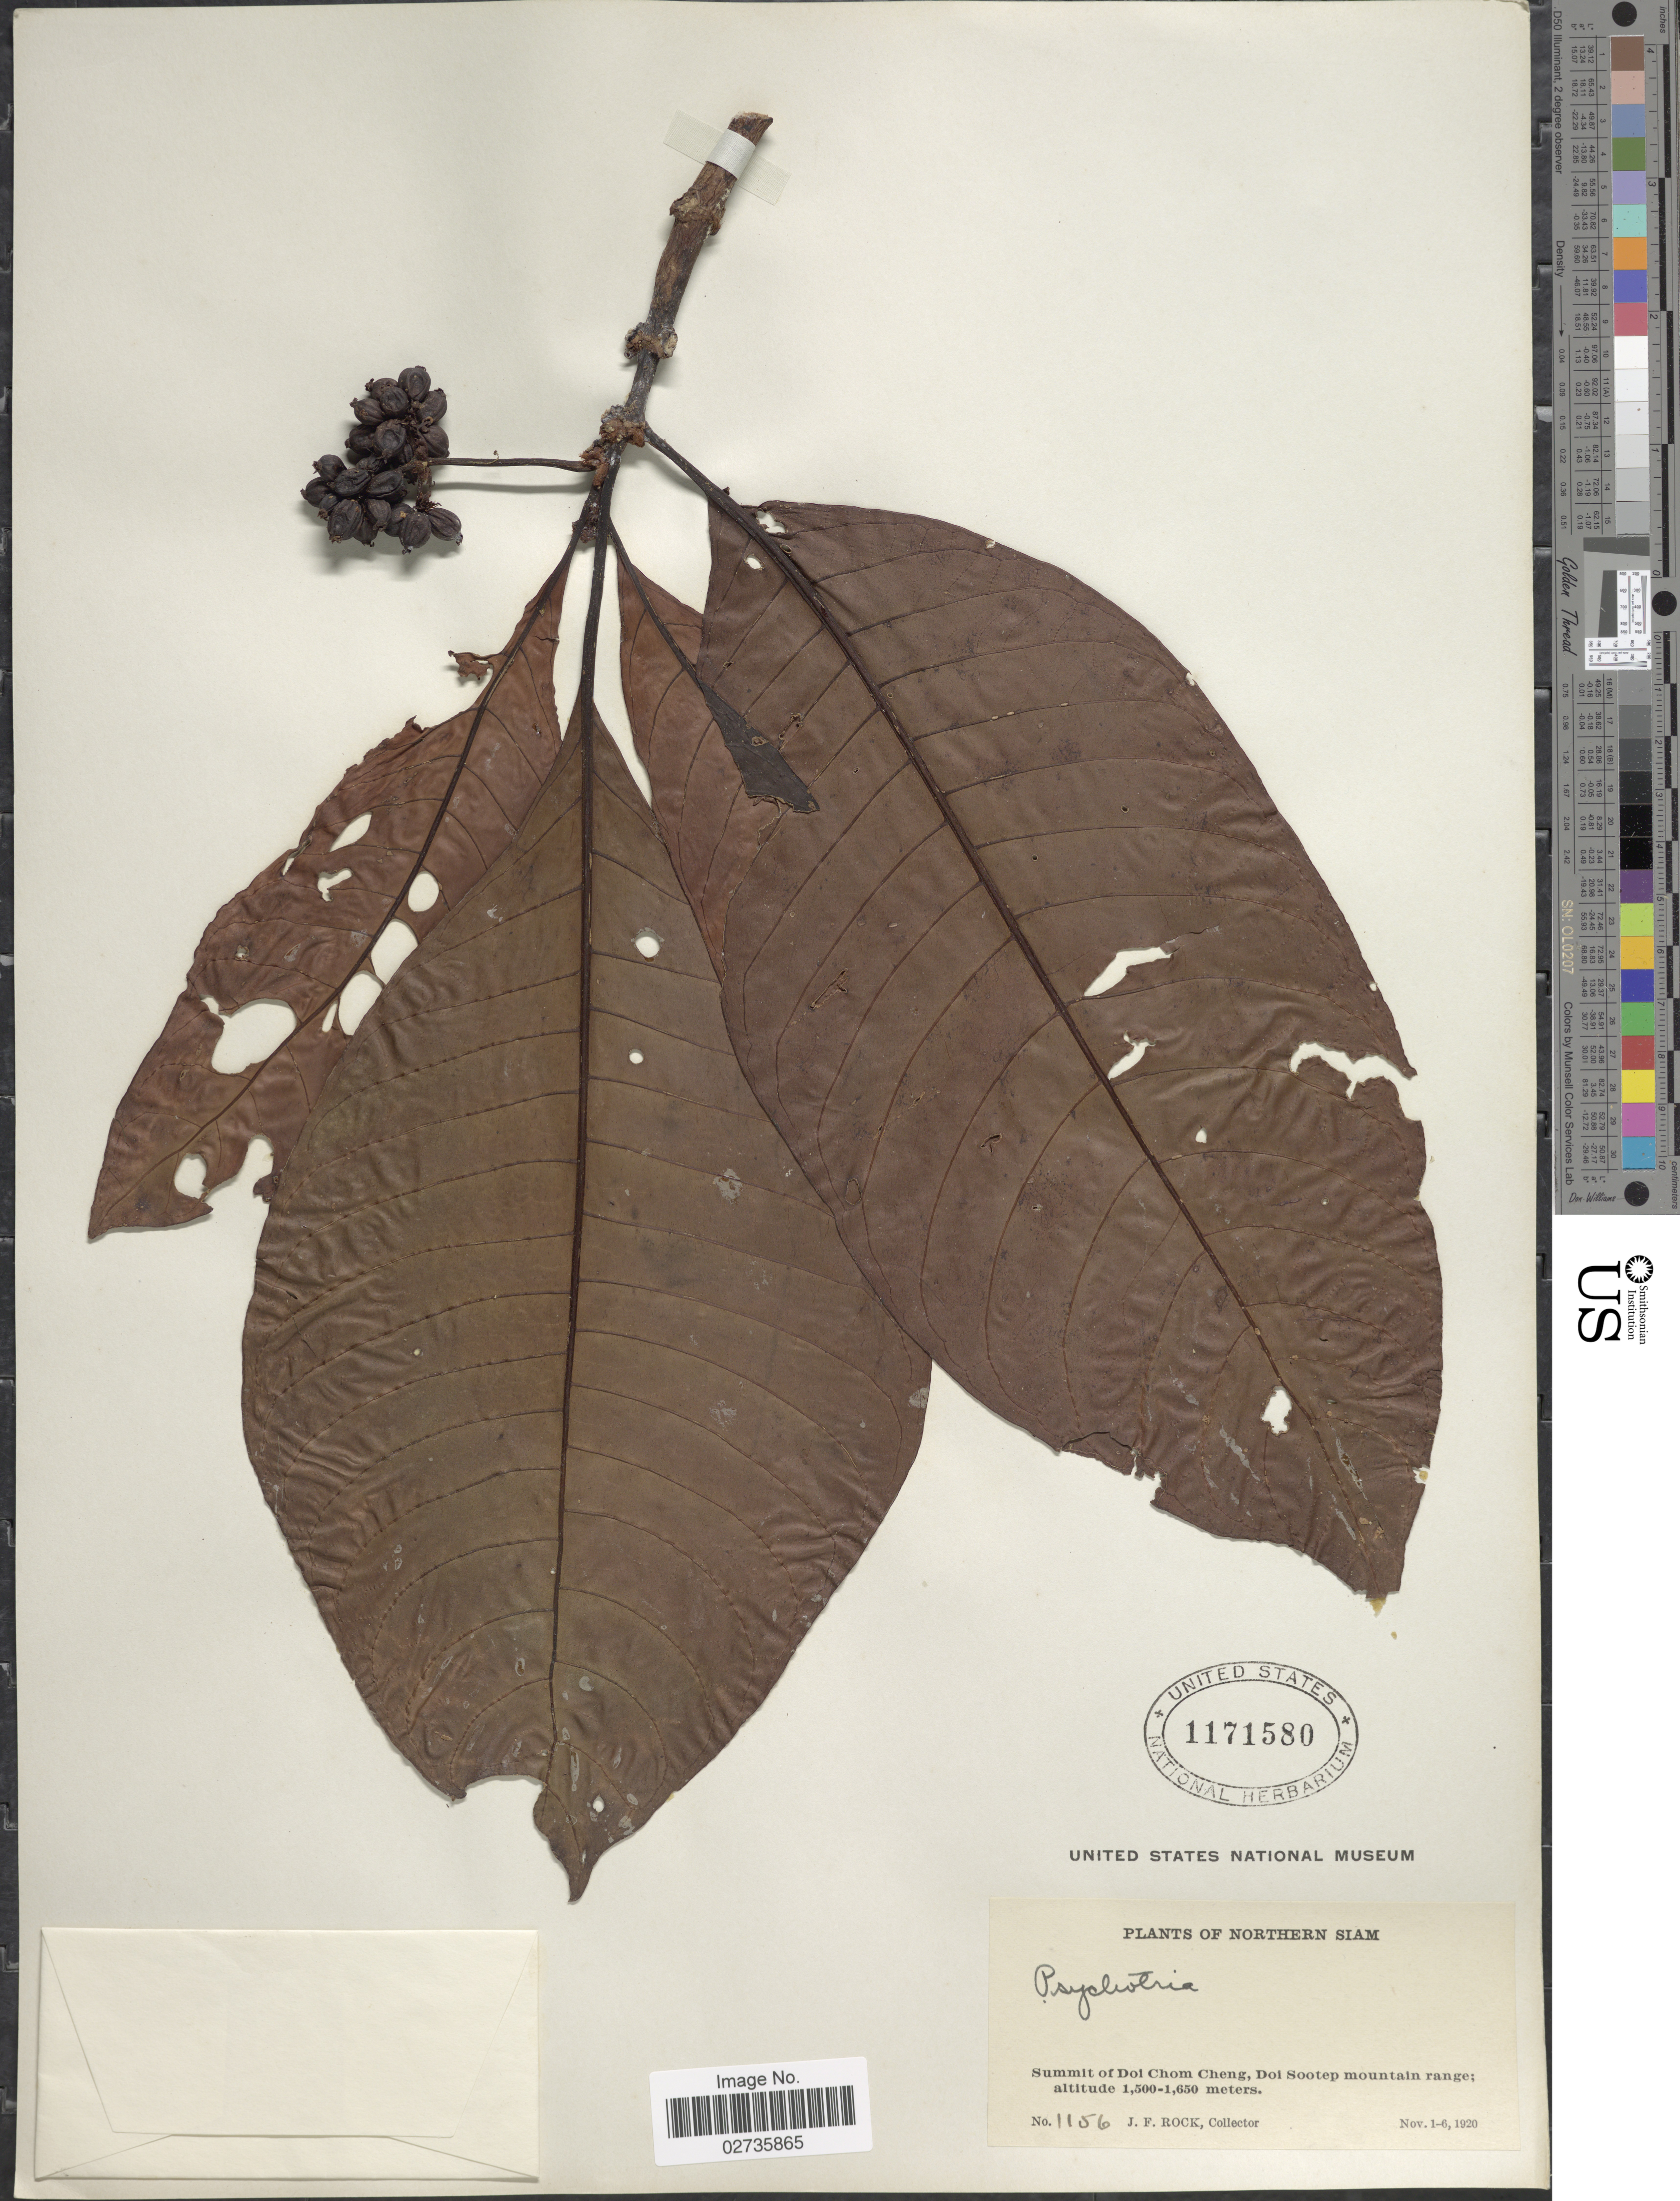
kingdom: Plantae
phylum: Tracheophyta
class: Magnoliopsida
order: Gentianales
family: Rubiaceae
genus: Psychotria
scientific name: Psychotria sp.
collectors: J. Rock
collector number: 1156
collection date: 1920-11-01/1920-11-06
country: Thailand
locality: Northern Siam, Summit of Doi Chom Cheng, Doi Sootep mountain range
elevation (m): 1500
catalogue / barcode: US 1171580